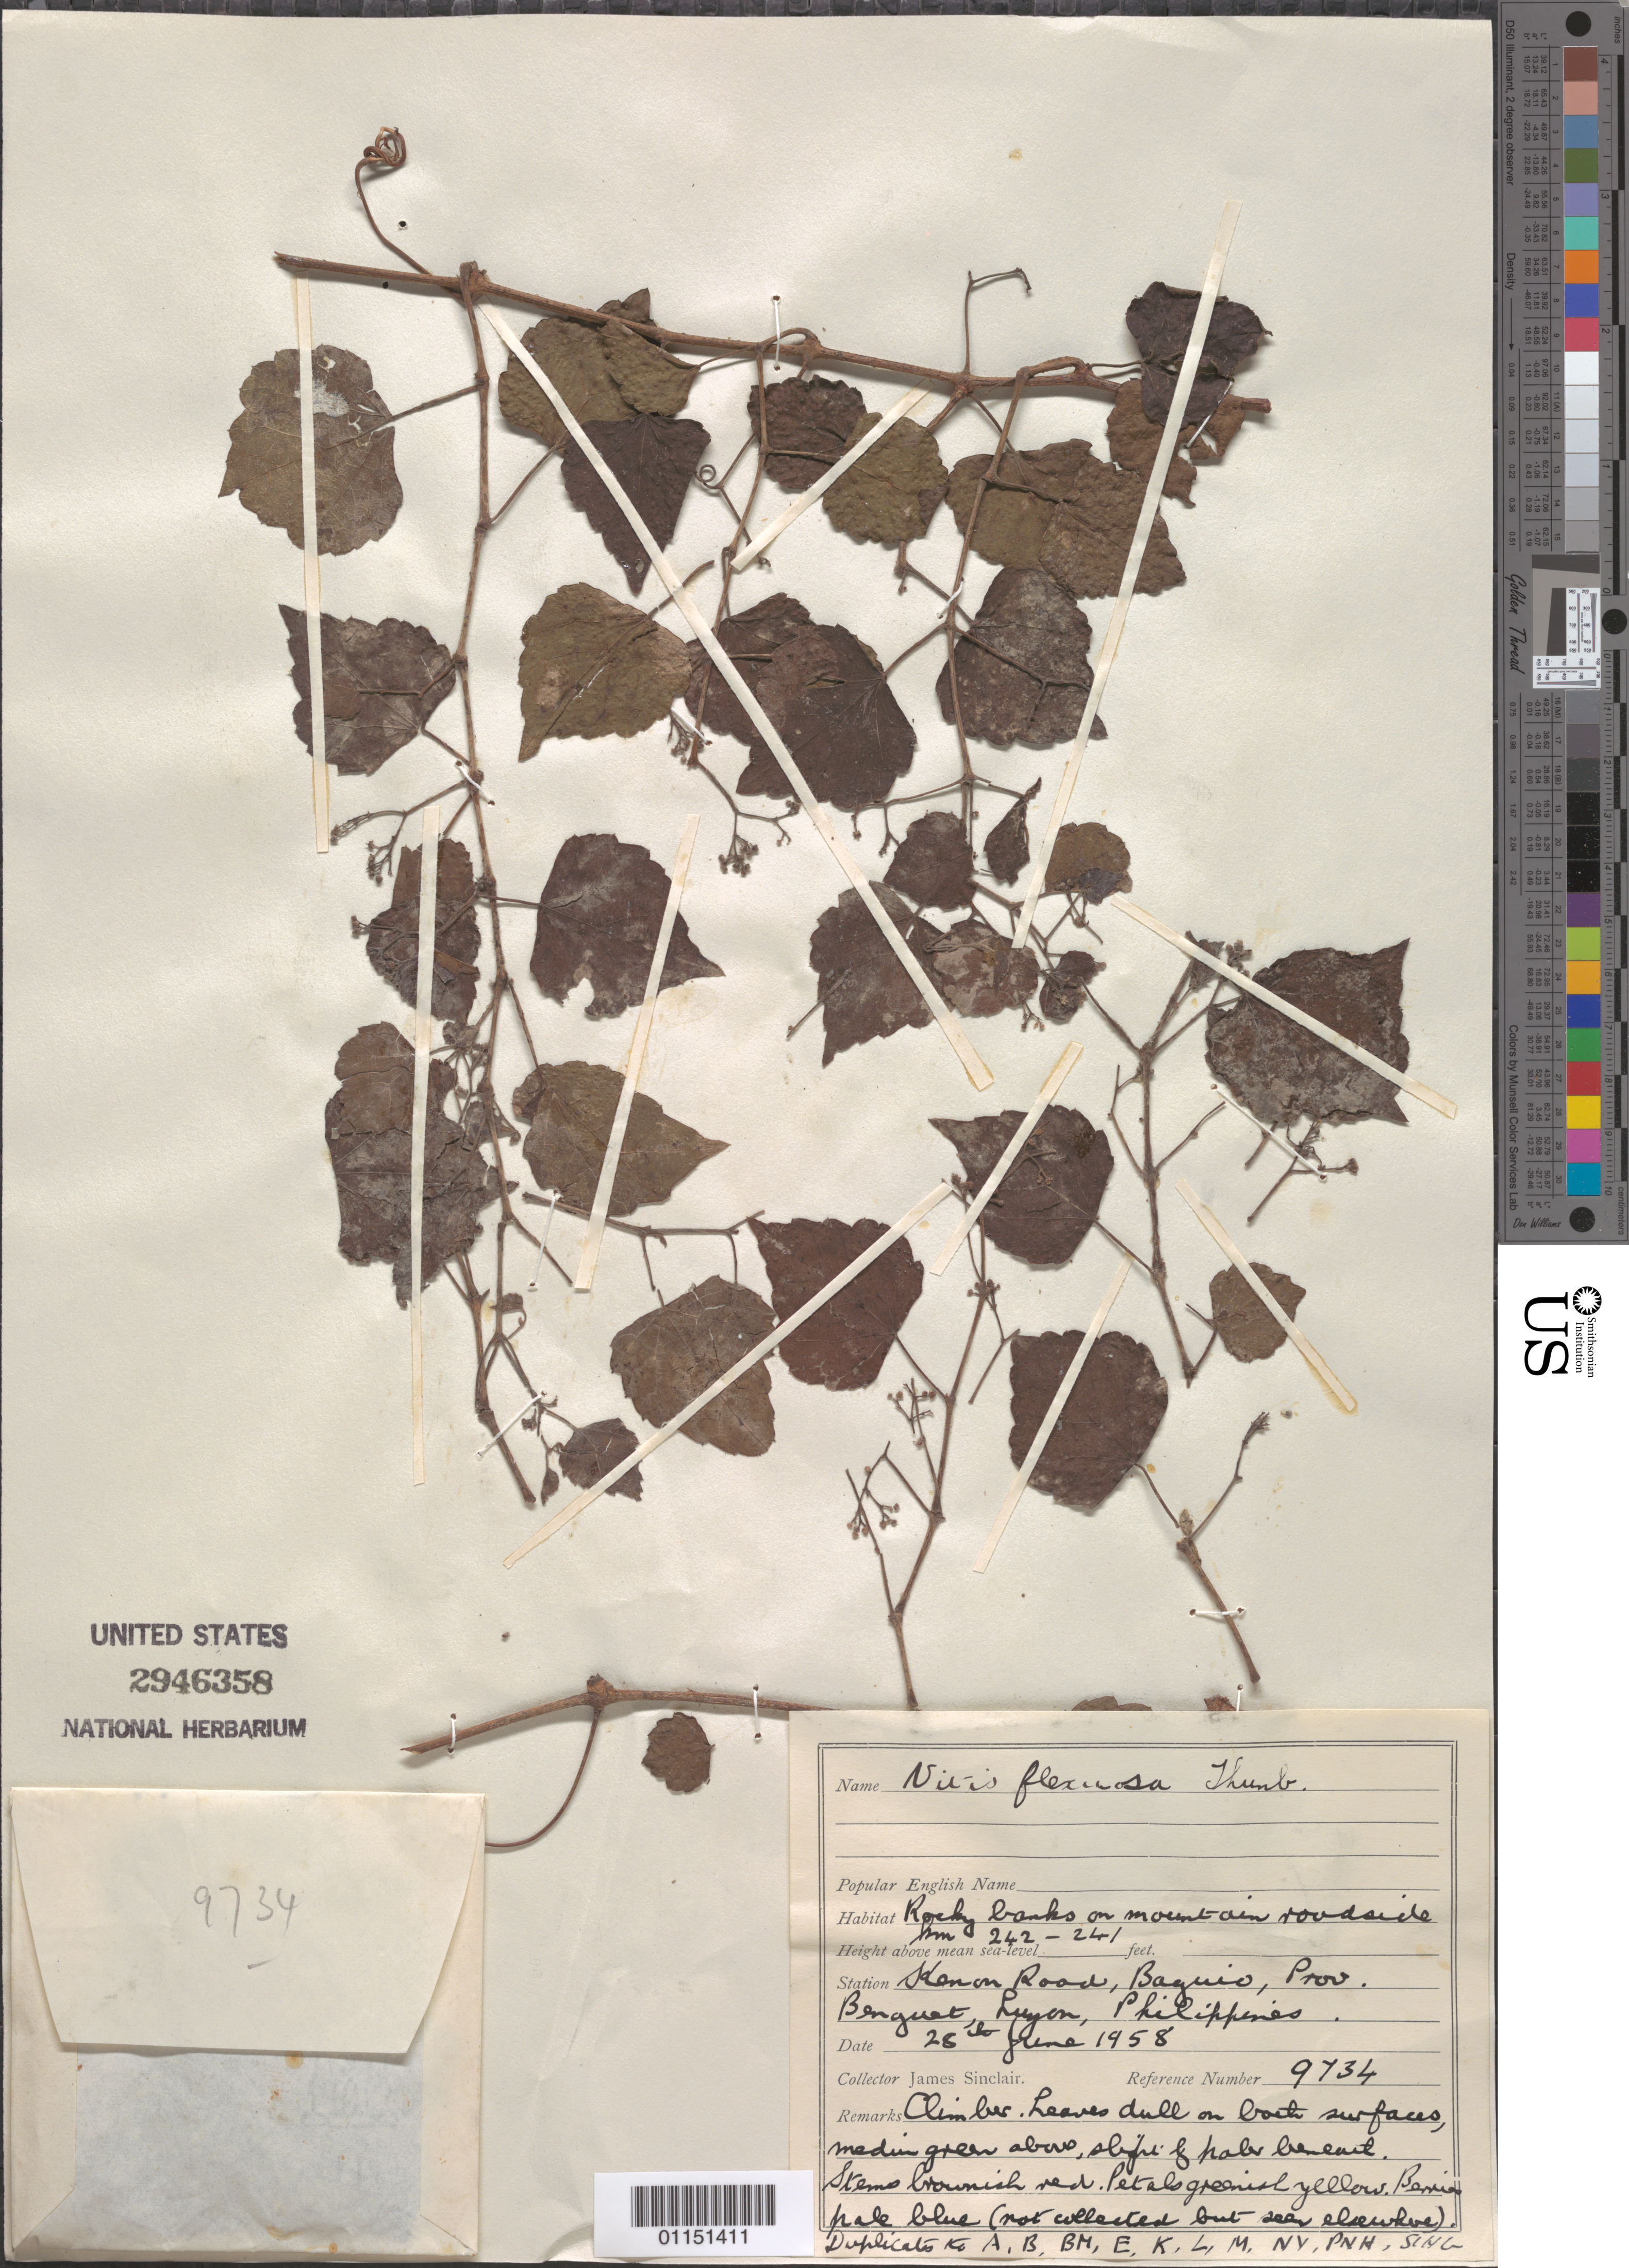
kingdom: Plantae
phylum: Tracheophyta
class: Magnoliopsida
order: Vitales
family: Vitaceae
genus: Vitis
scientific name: Vitis flexuosa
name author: Thunb.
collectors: J. Sinclair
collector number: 9734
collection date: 1958-06-28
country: Philippines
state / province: Cordillera (Administrative Region)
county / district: Benguet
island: Luzon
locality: Kennon Rd., Baguio.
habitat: Rocky banks on Mt roadside. Climber.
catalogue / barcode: US 2946358